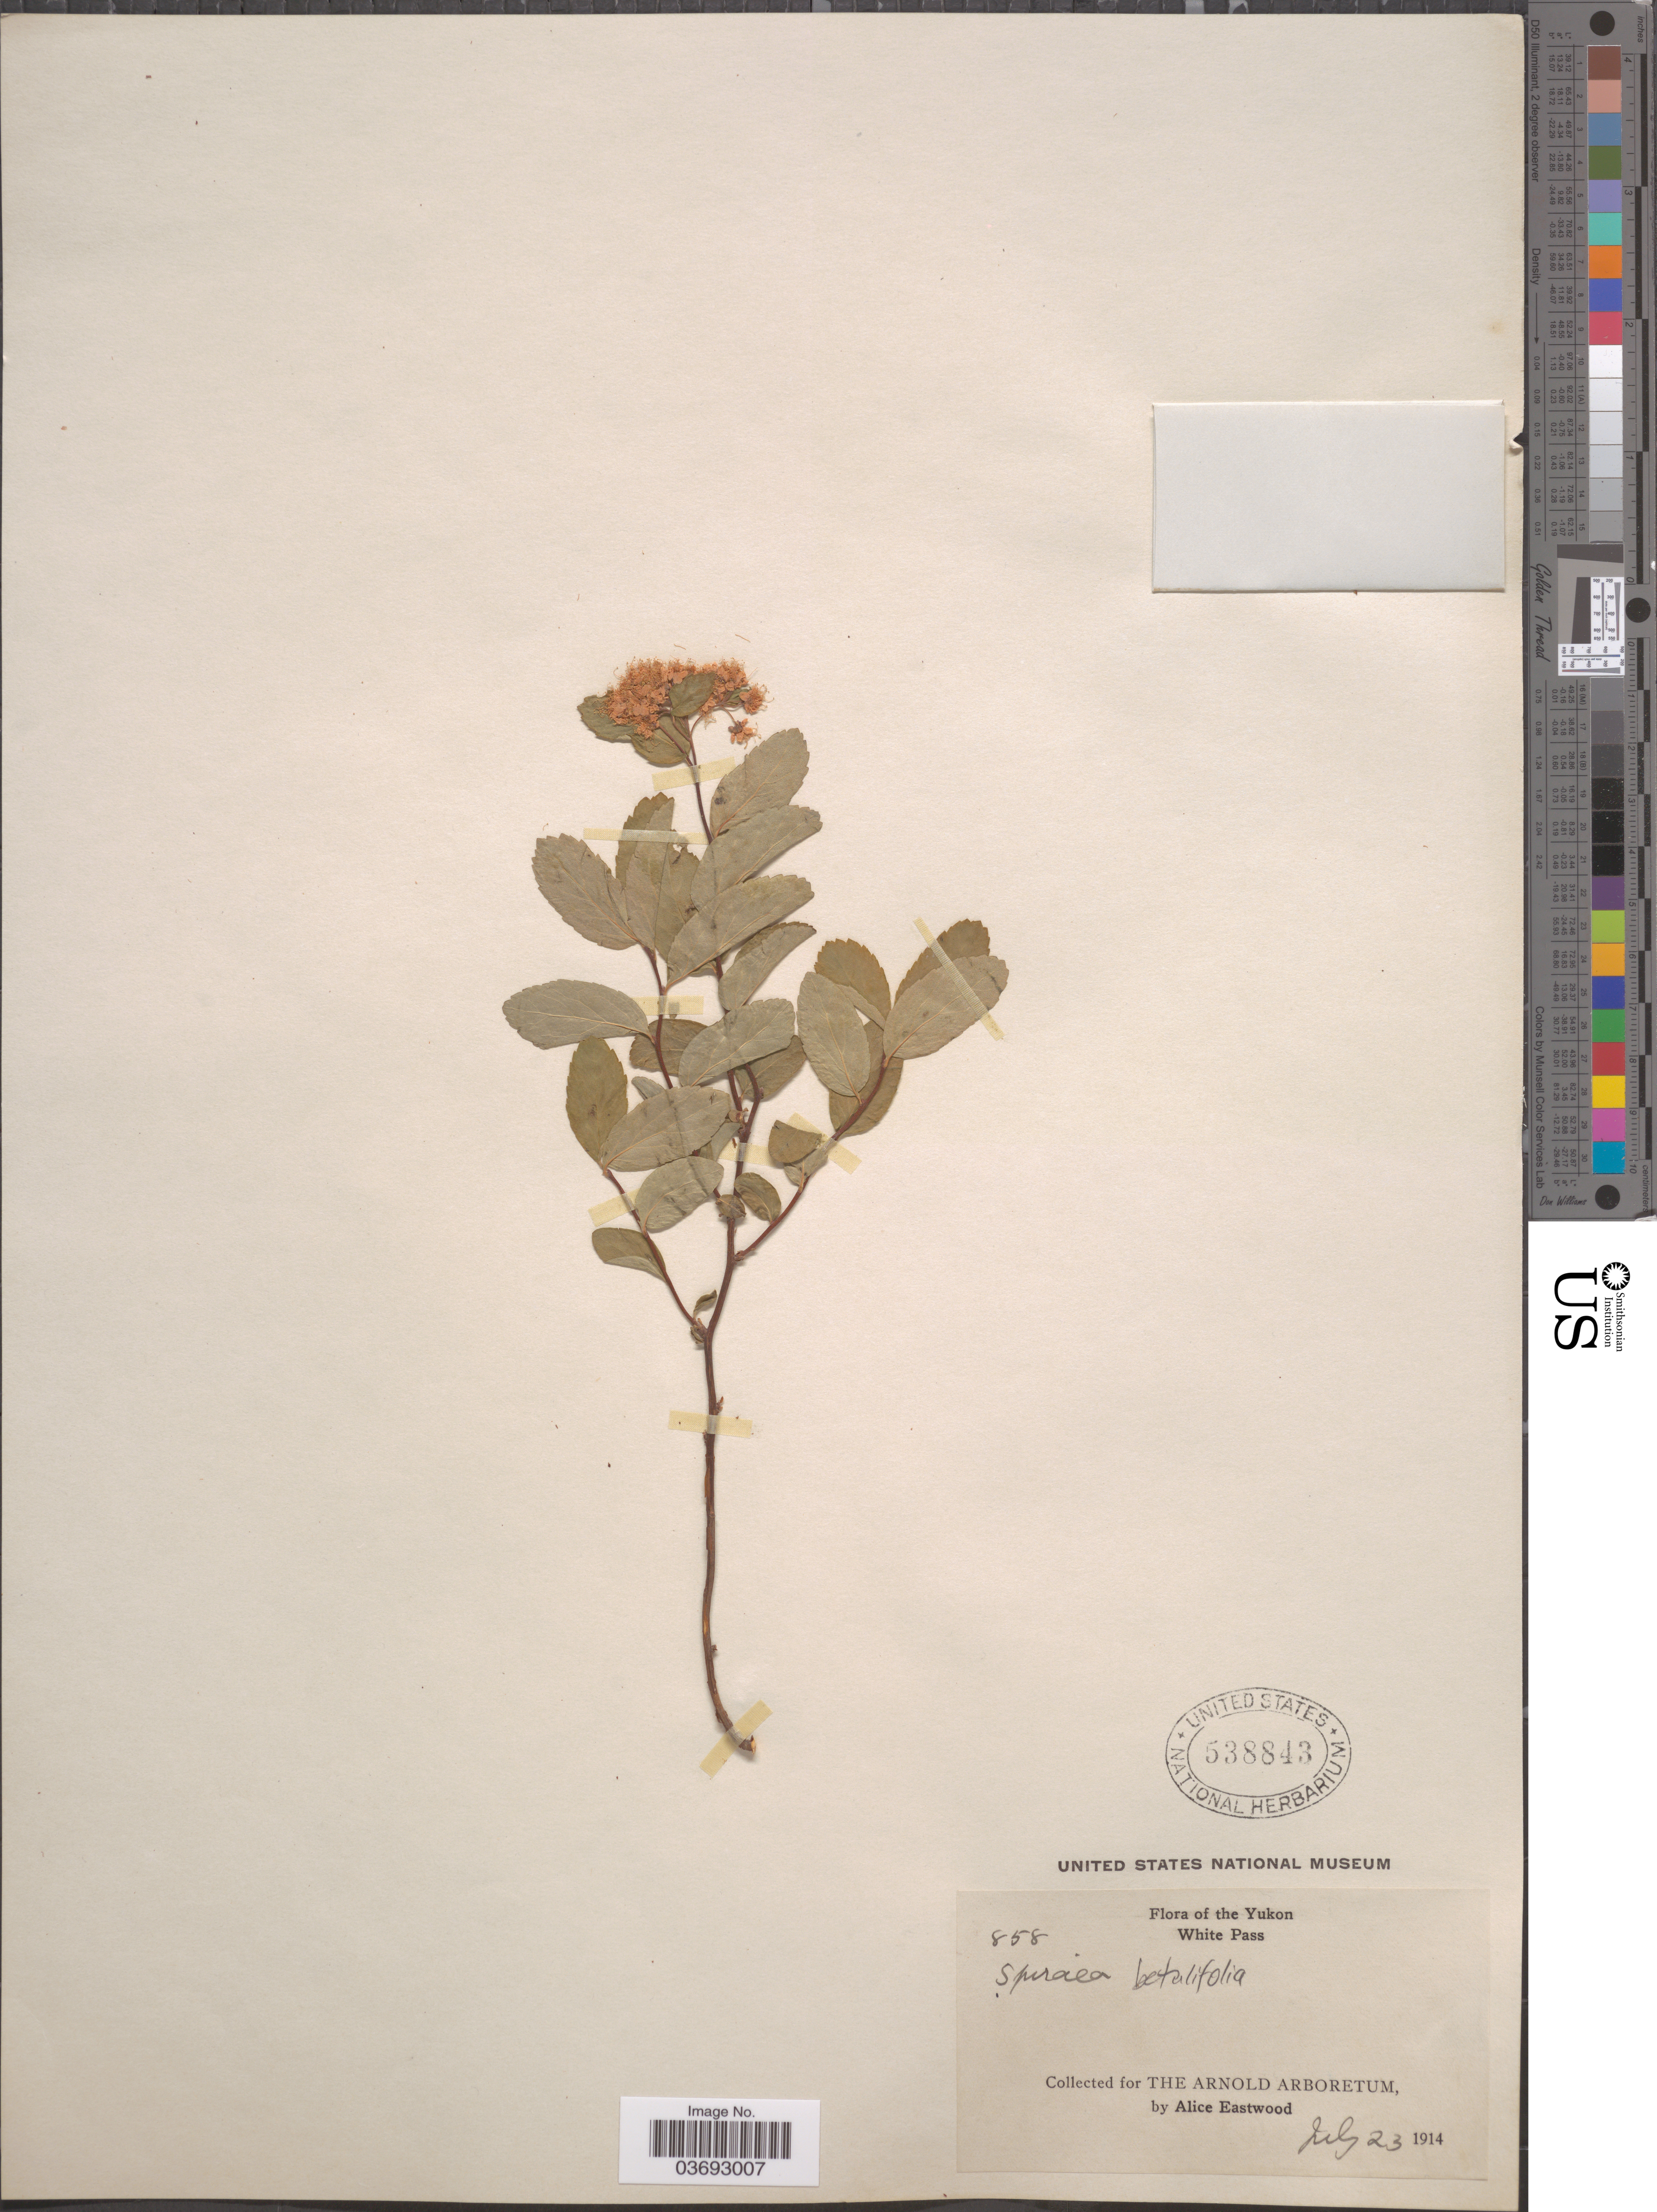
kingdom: Plantae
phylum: Tracheophyta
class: Magnoliopsida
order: Rosales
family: Rosaceae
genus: Spiraea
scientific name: Spiraea stevenii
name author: (C.K. Schneid.) Rydb.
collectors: A. Eastwood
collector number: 858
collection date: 1914-07-23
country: Canada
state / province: Yukon Territory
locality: Yukon. White Pass.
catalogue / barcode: US 538843